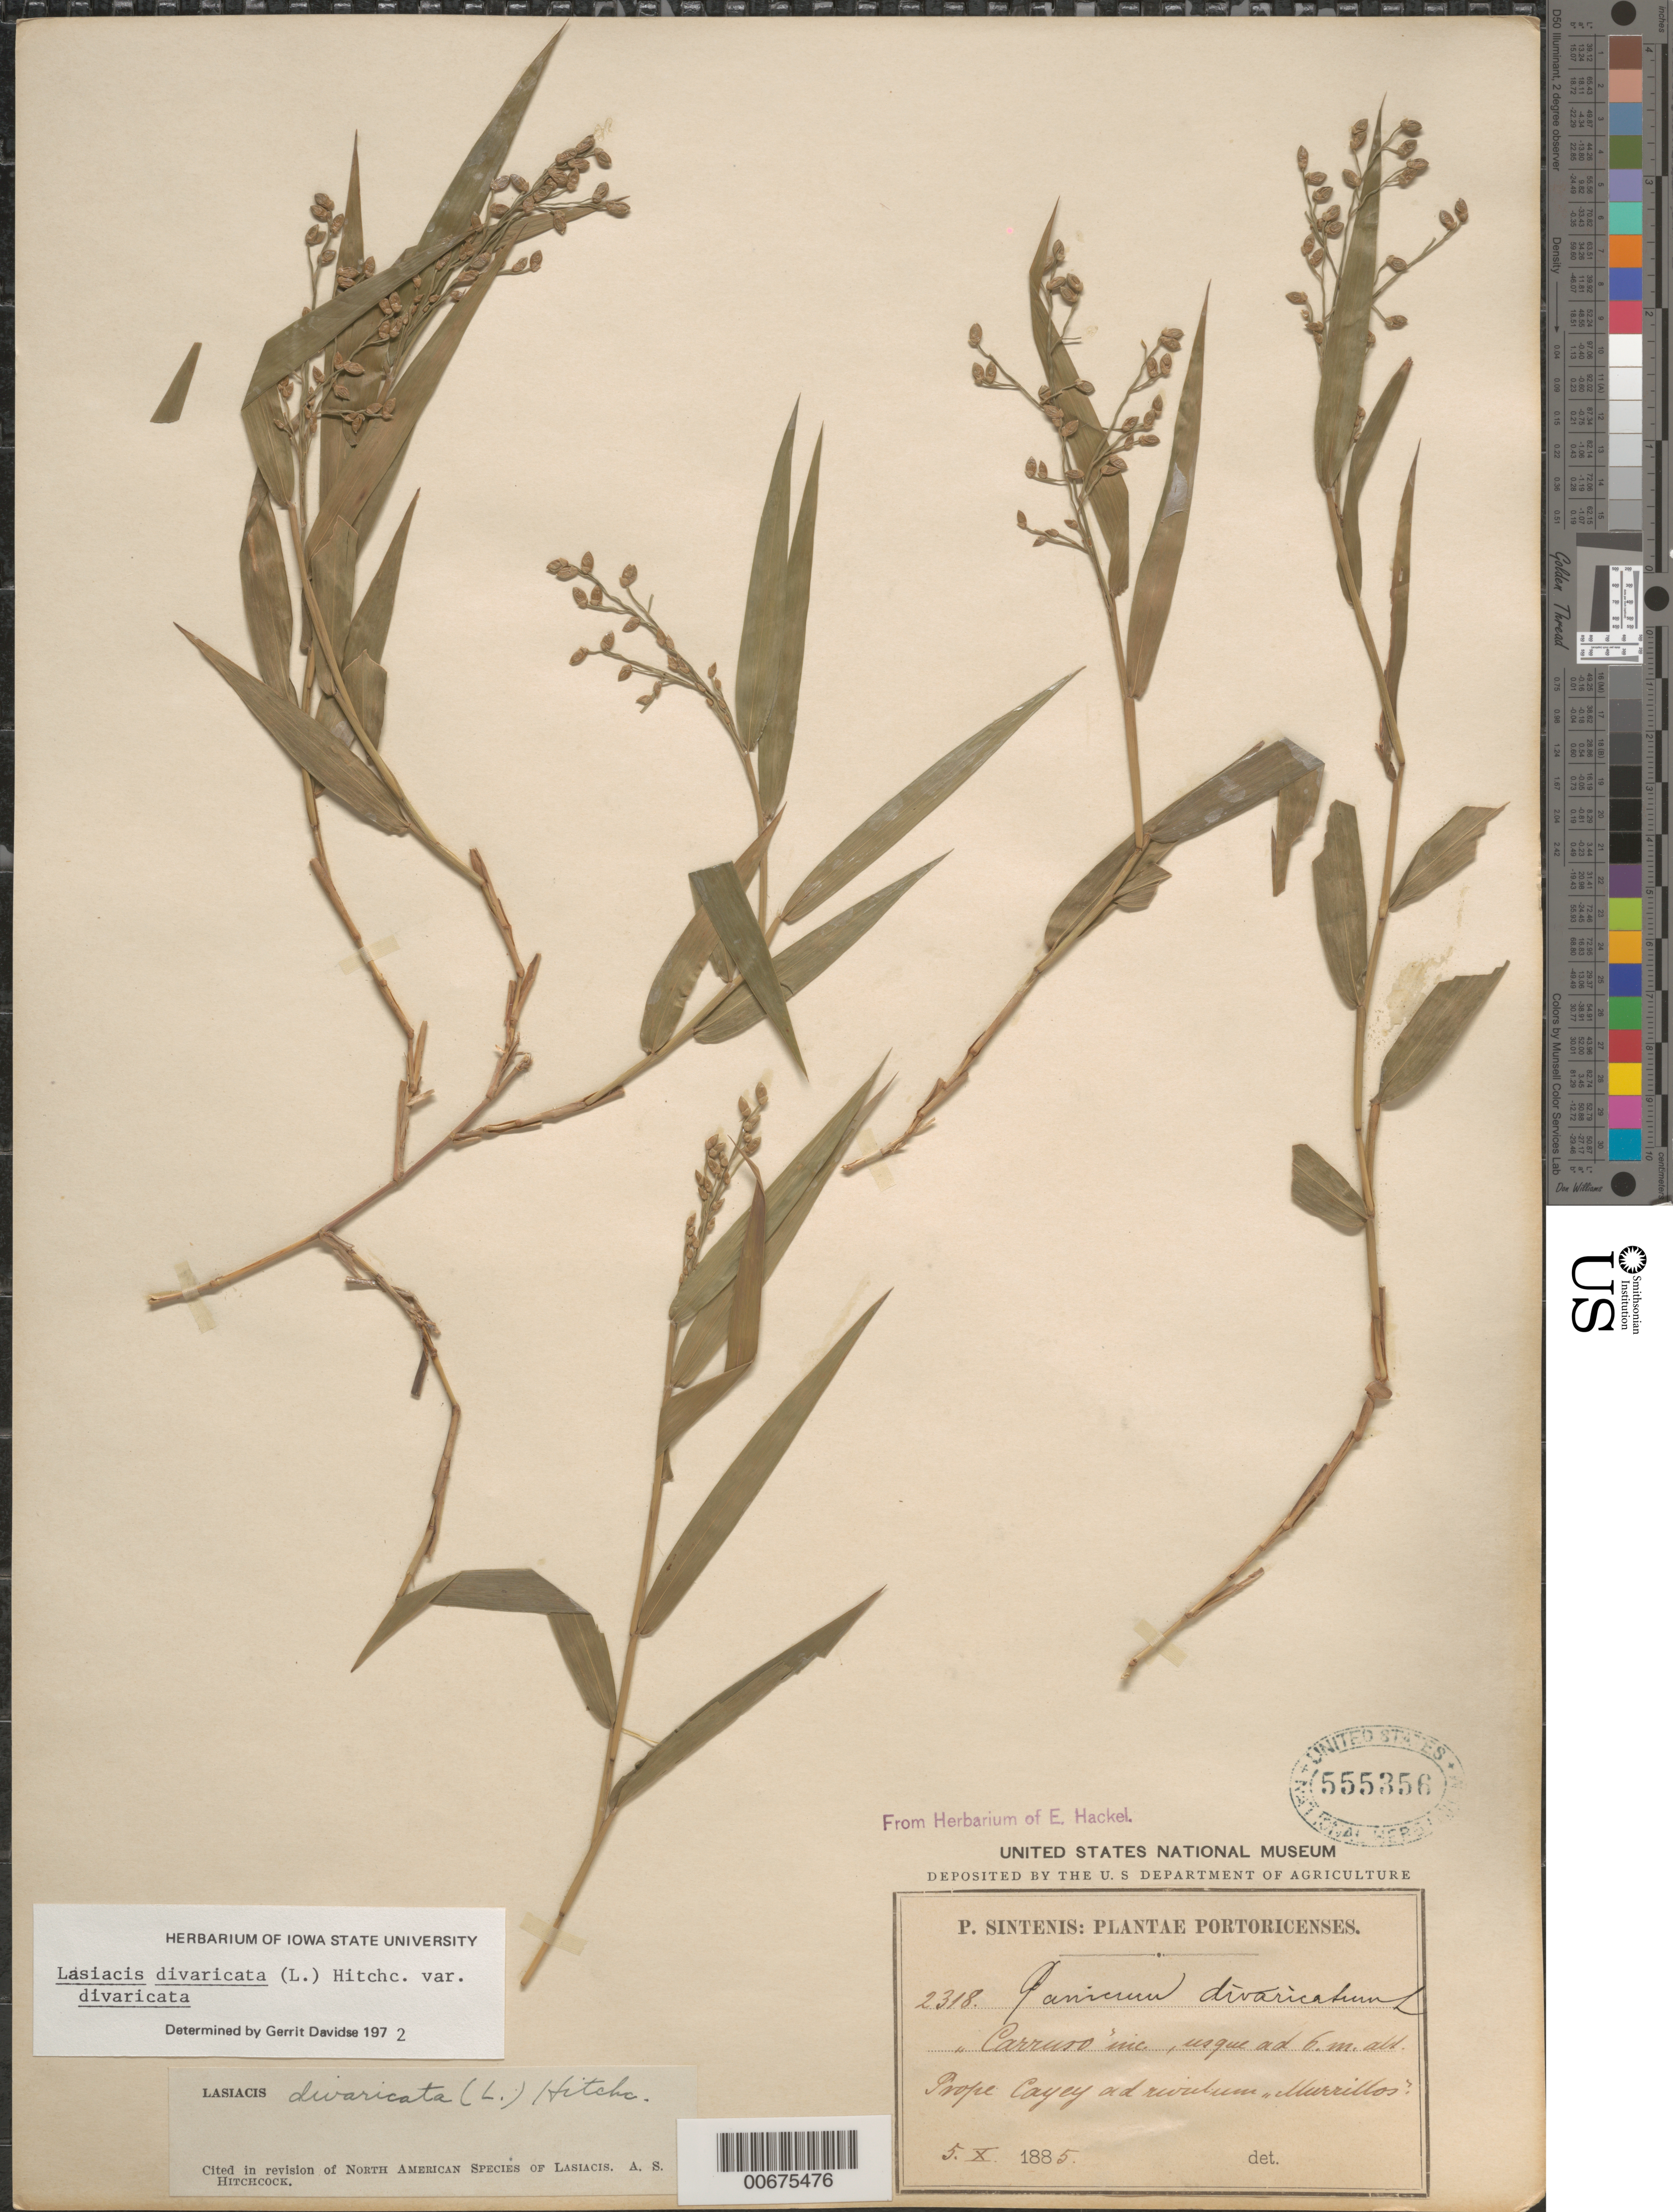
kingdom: Plantae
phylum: Tracheophyta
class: Liliopsida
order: Poales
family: Poaceae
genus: Lasiacis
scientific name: Lasiacis divaricata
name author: (L.) Hitchc.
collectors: P. Sintenis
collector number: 2318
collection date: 1885-10-05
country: Puerto Rico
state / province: Çayey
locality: Portoricenses. Prope Cayey ad rivulum "Murillos".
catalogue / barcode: US 555356